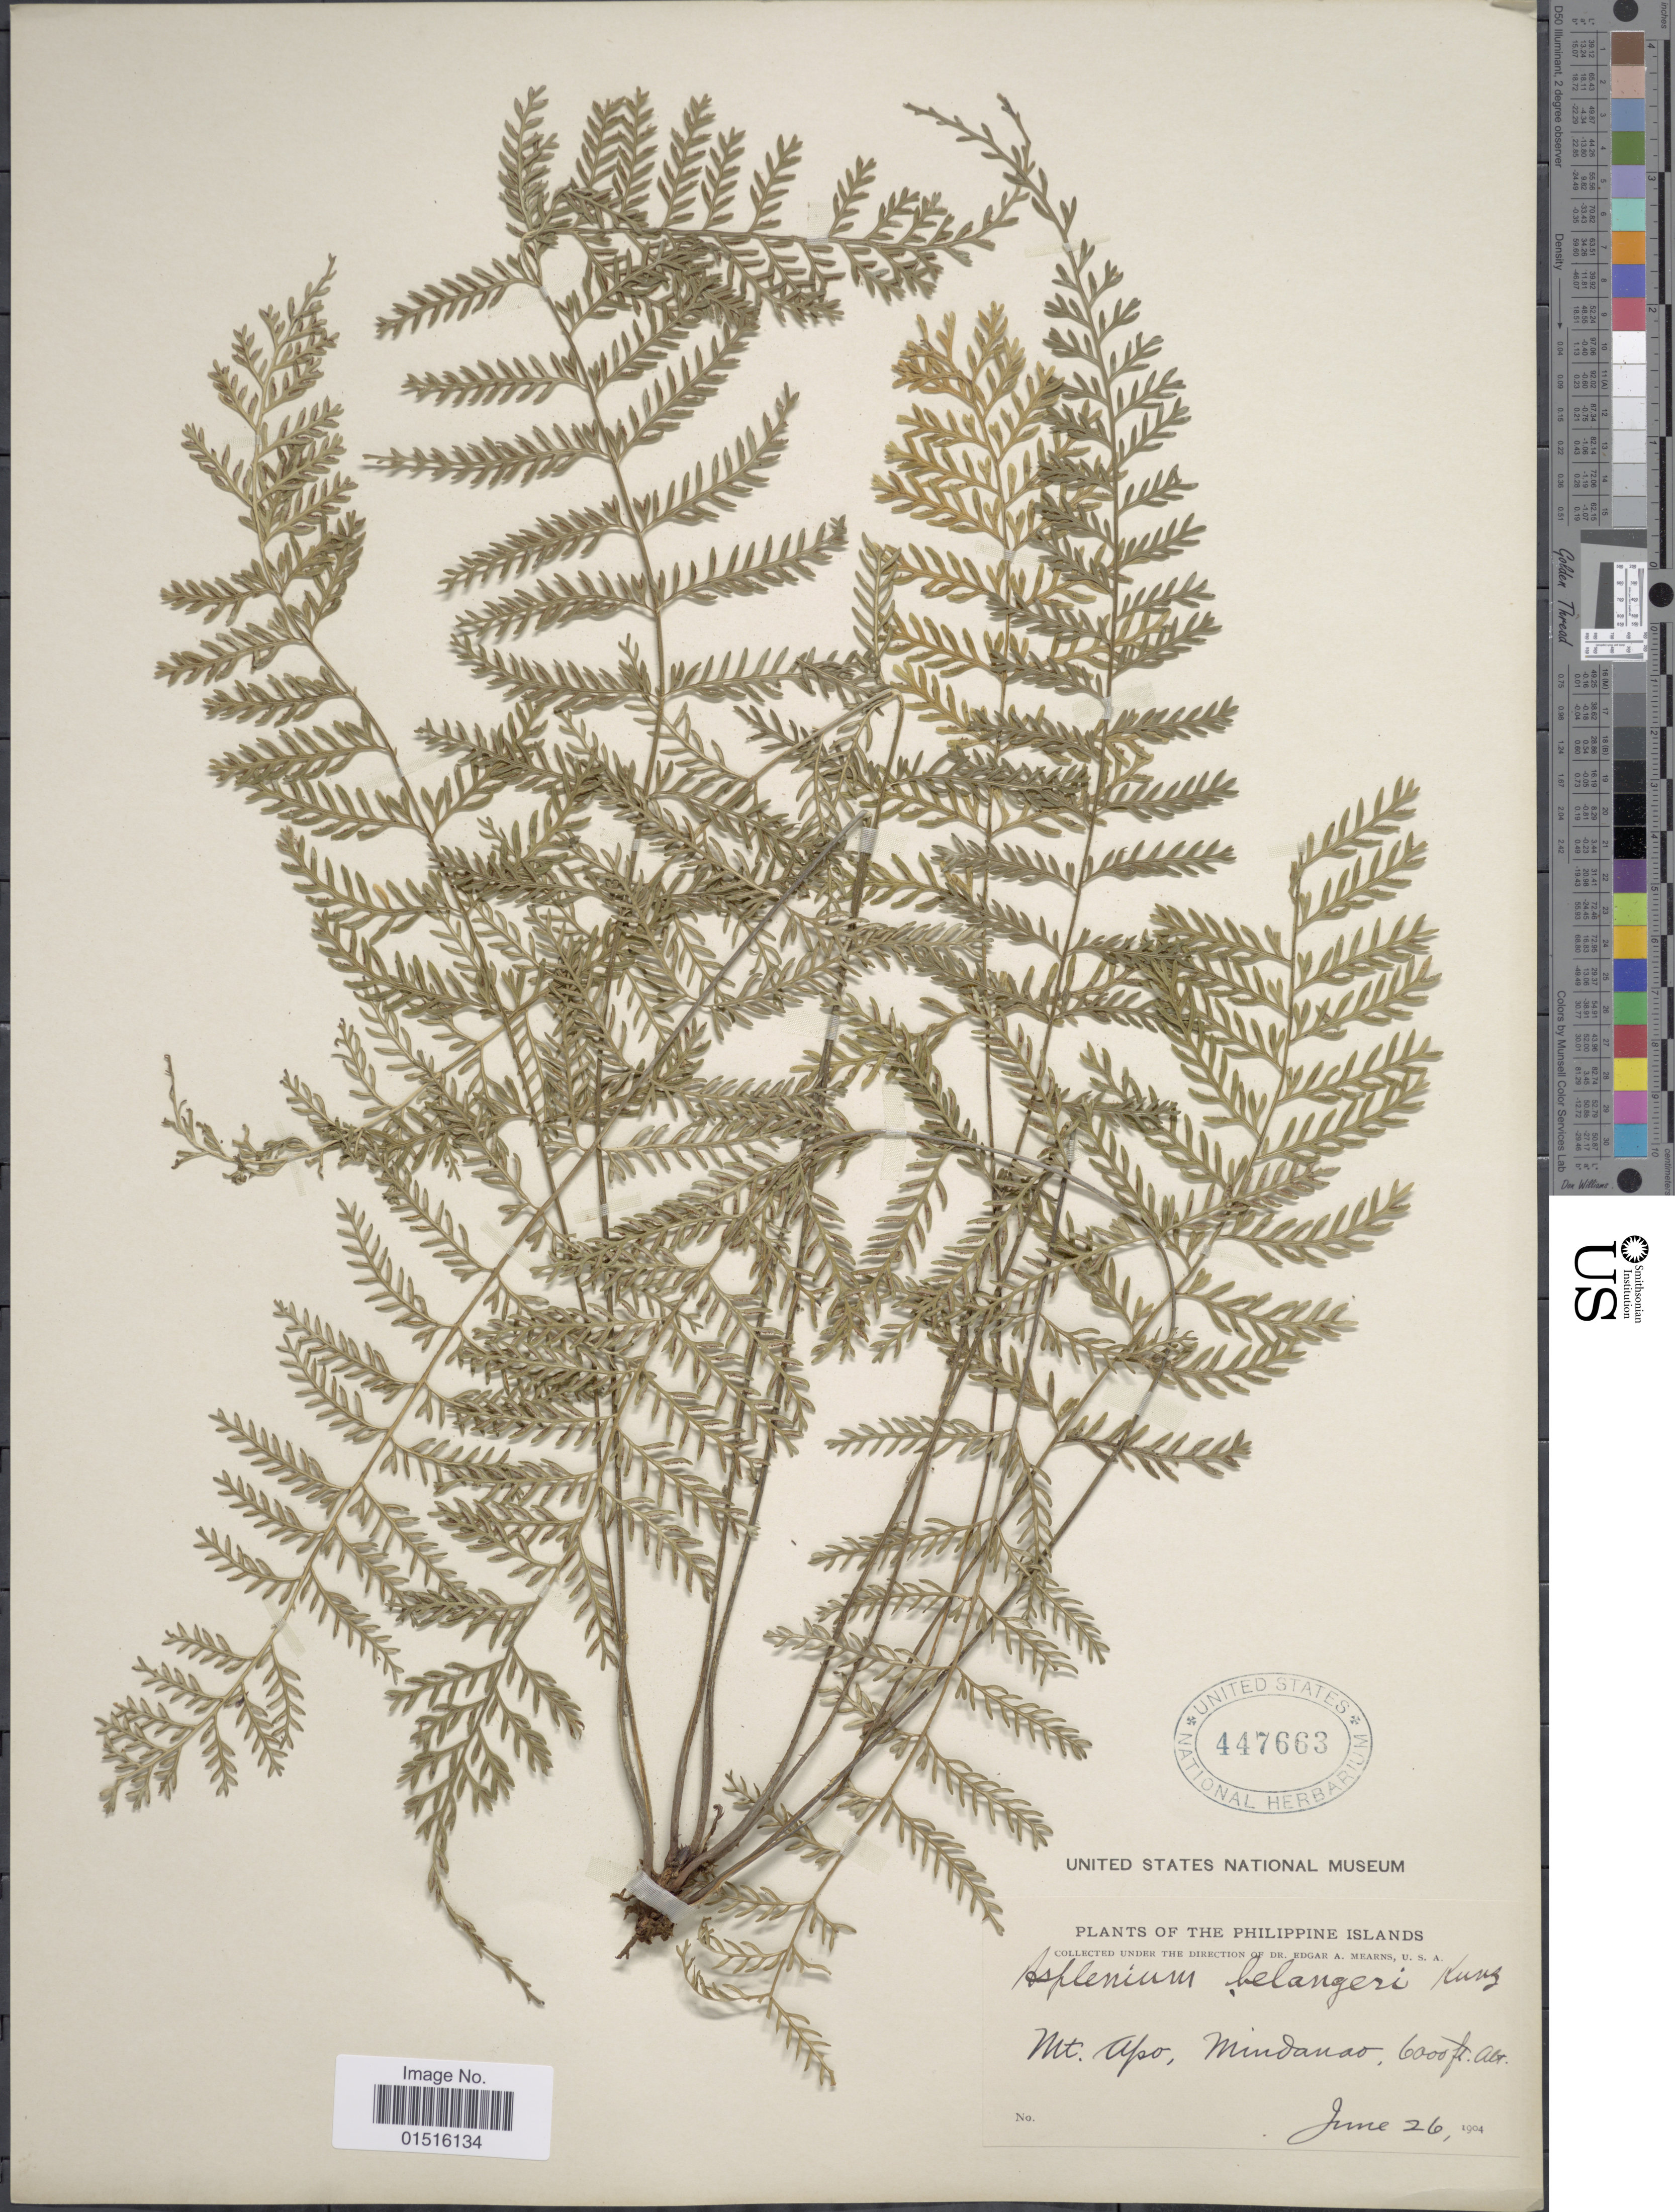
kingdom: Plantae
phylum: Tracheophyta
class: Polypodiopsida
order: Polypodiales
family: Aspleniaceae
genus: Asplenium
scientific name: Asplenium belangeri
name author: Bory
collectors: E. A. Mearns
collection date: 1904-06-26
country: Philippines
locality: Mt, Apo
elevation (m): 1829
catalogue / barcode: US 447663